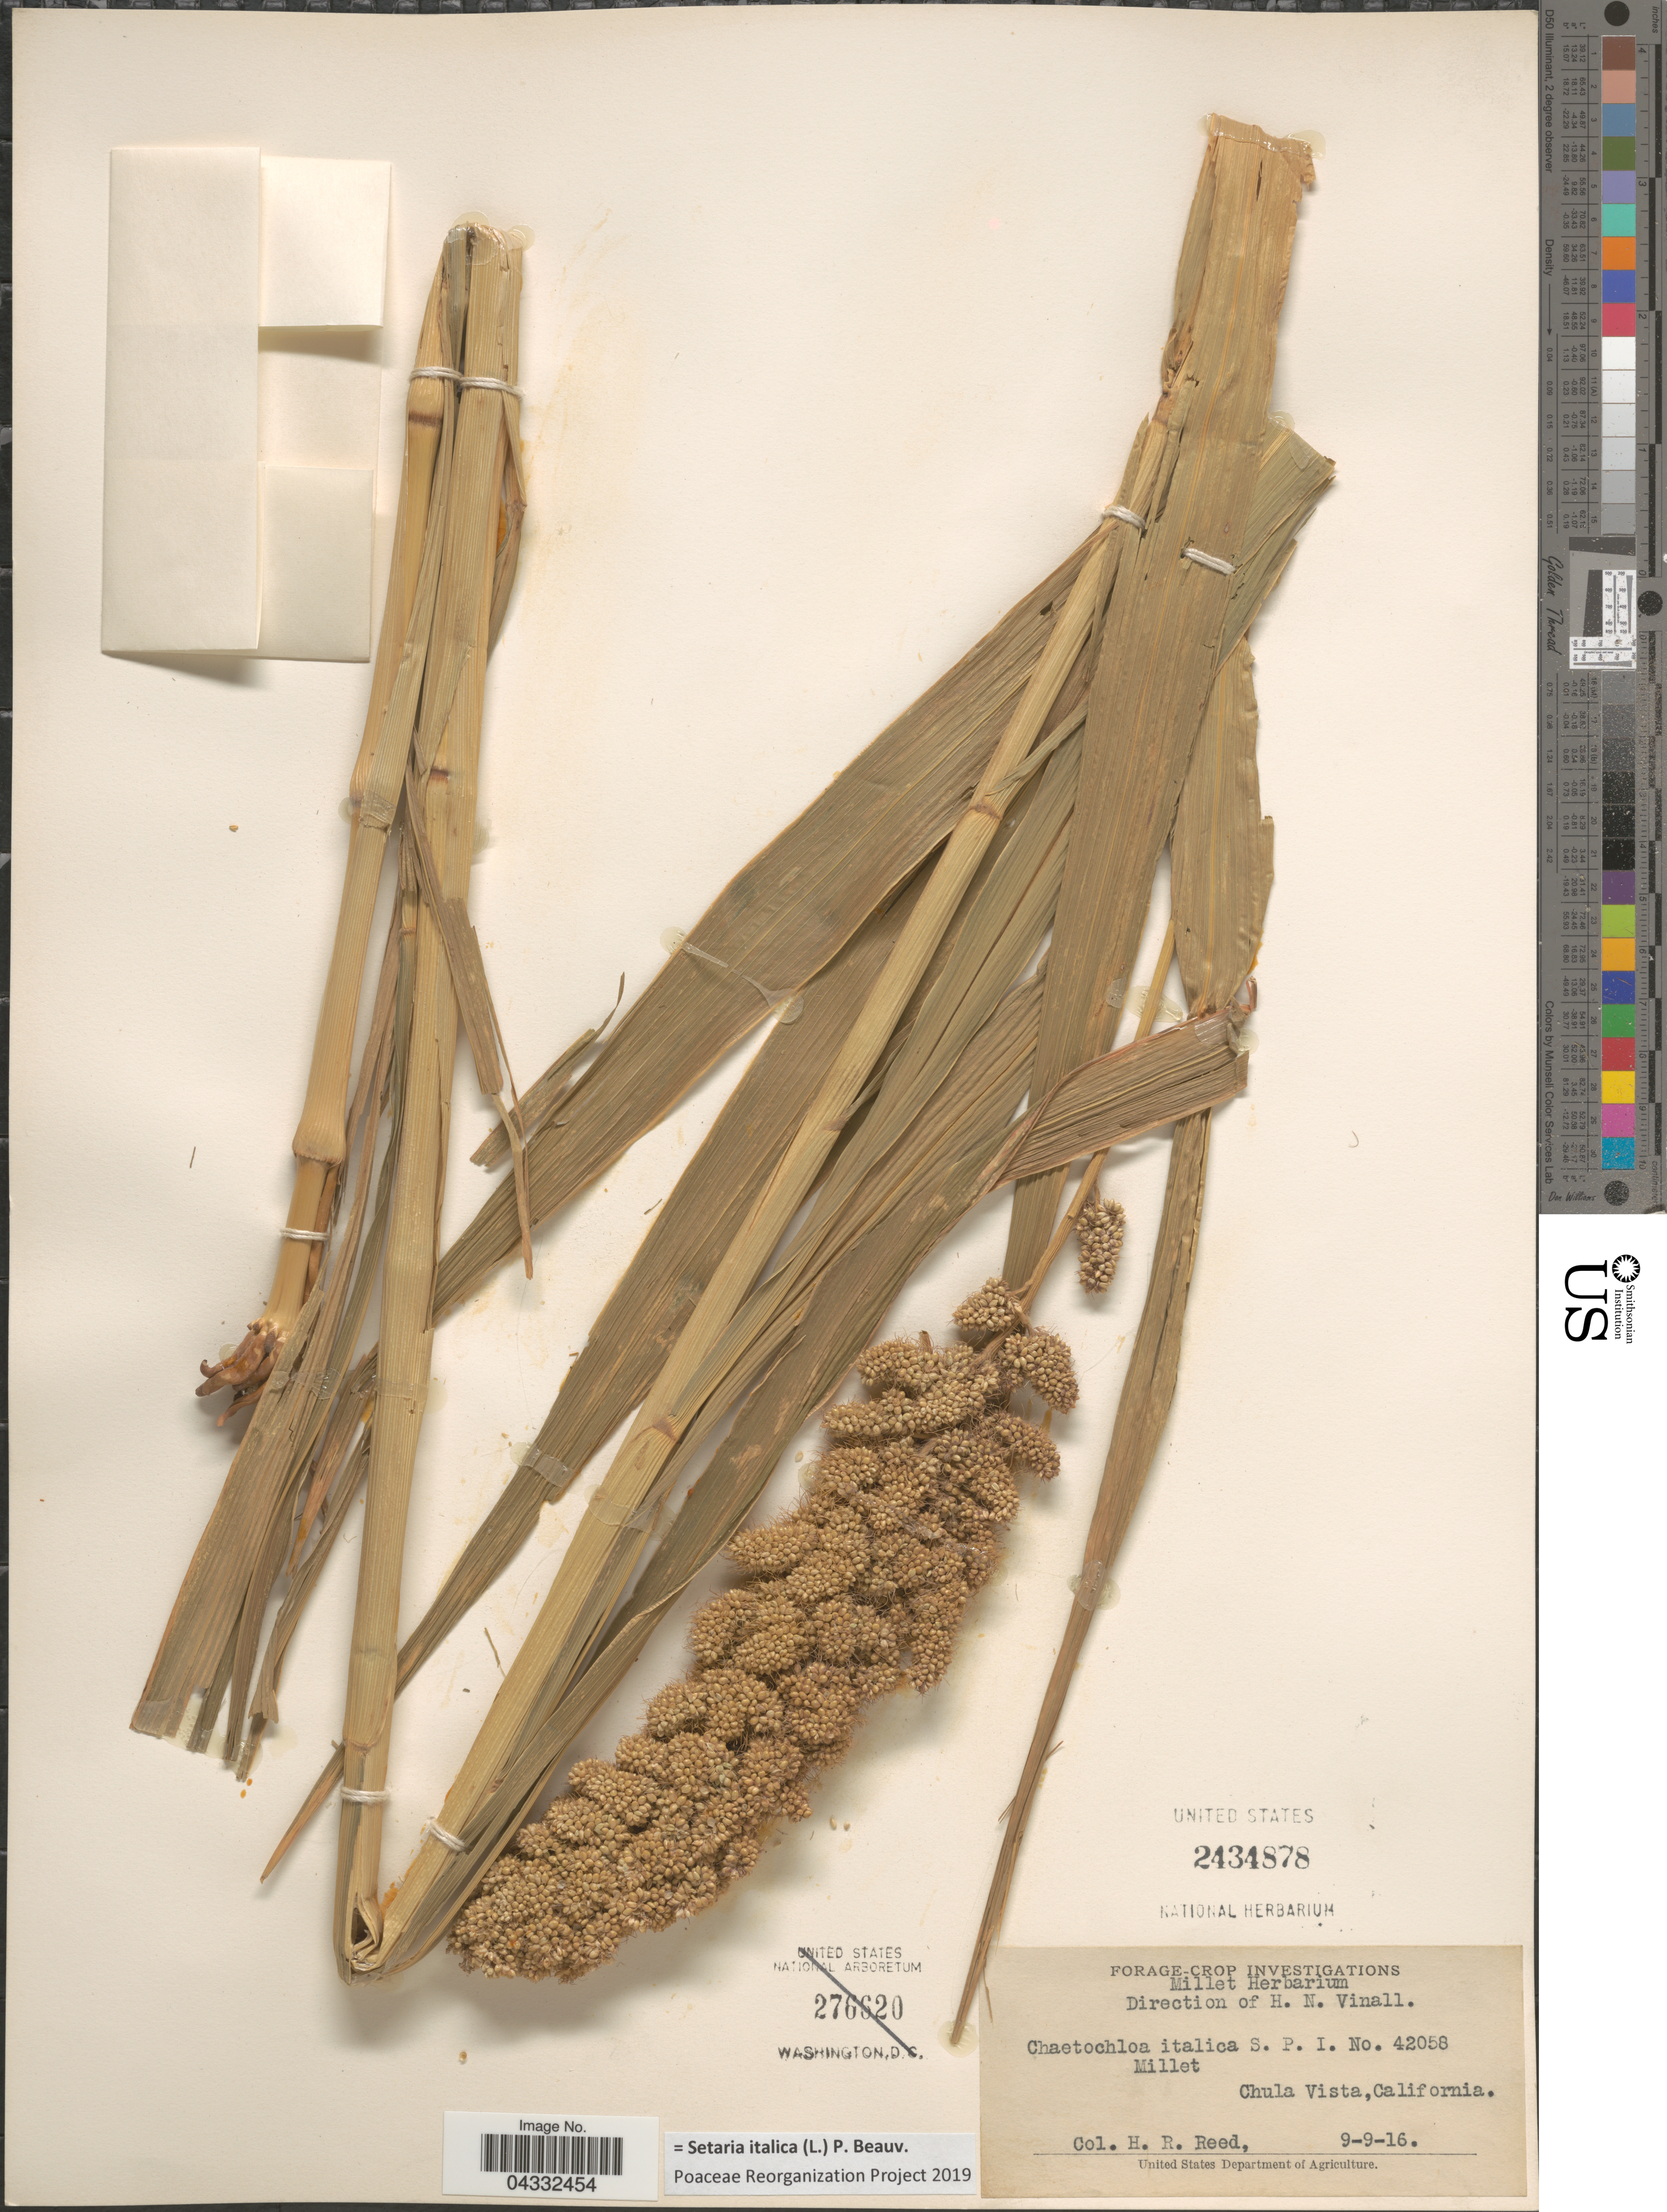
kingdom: Plantae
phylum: Tracheophyta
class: Liliopsida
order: Poales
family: Poaceae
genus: Setaria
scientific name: Setaria italica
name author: (L.) P. Beauv.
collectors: H. Reed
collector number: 42058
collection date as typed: Transcribed d/m/y: 9/9/16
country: United States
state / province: California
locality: Chula Vista.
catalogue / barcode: US 2434878